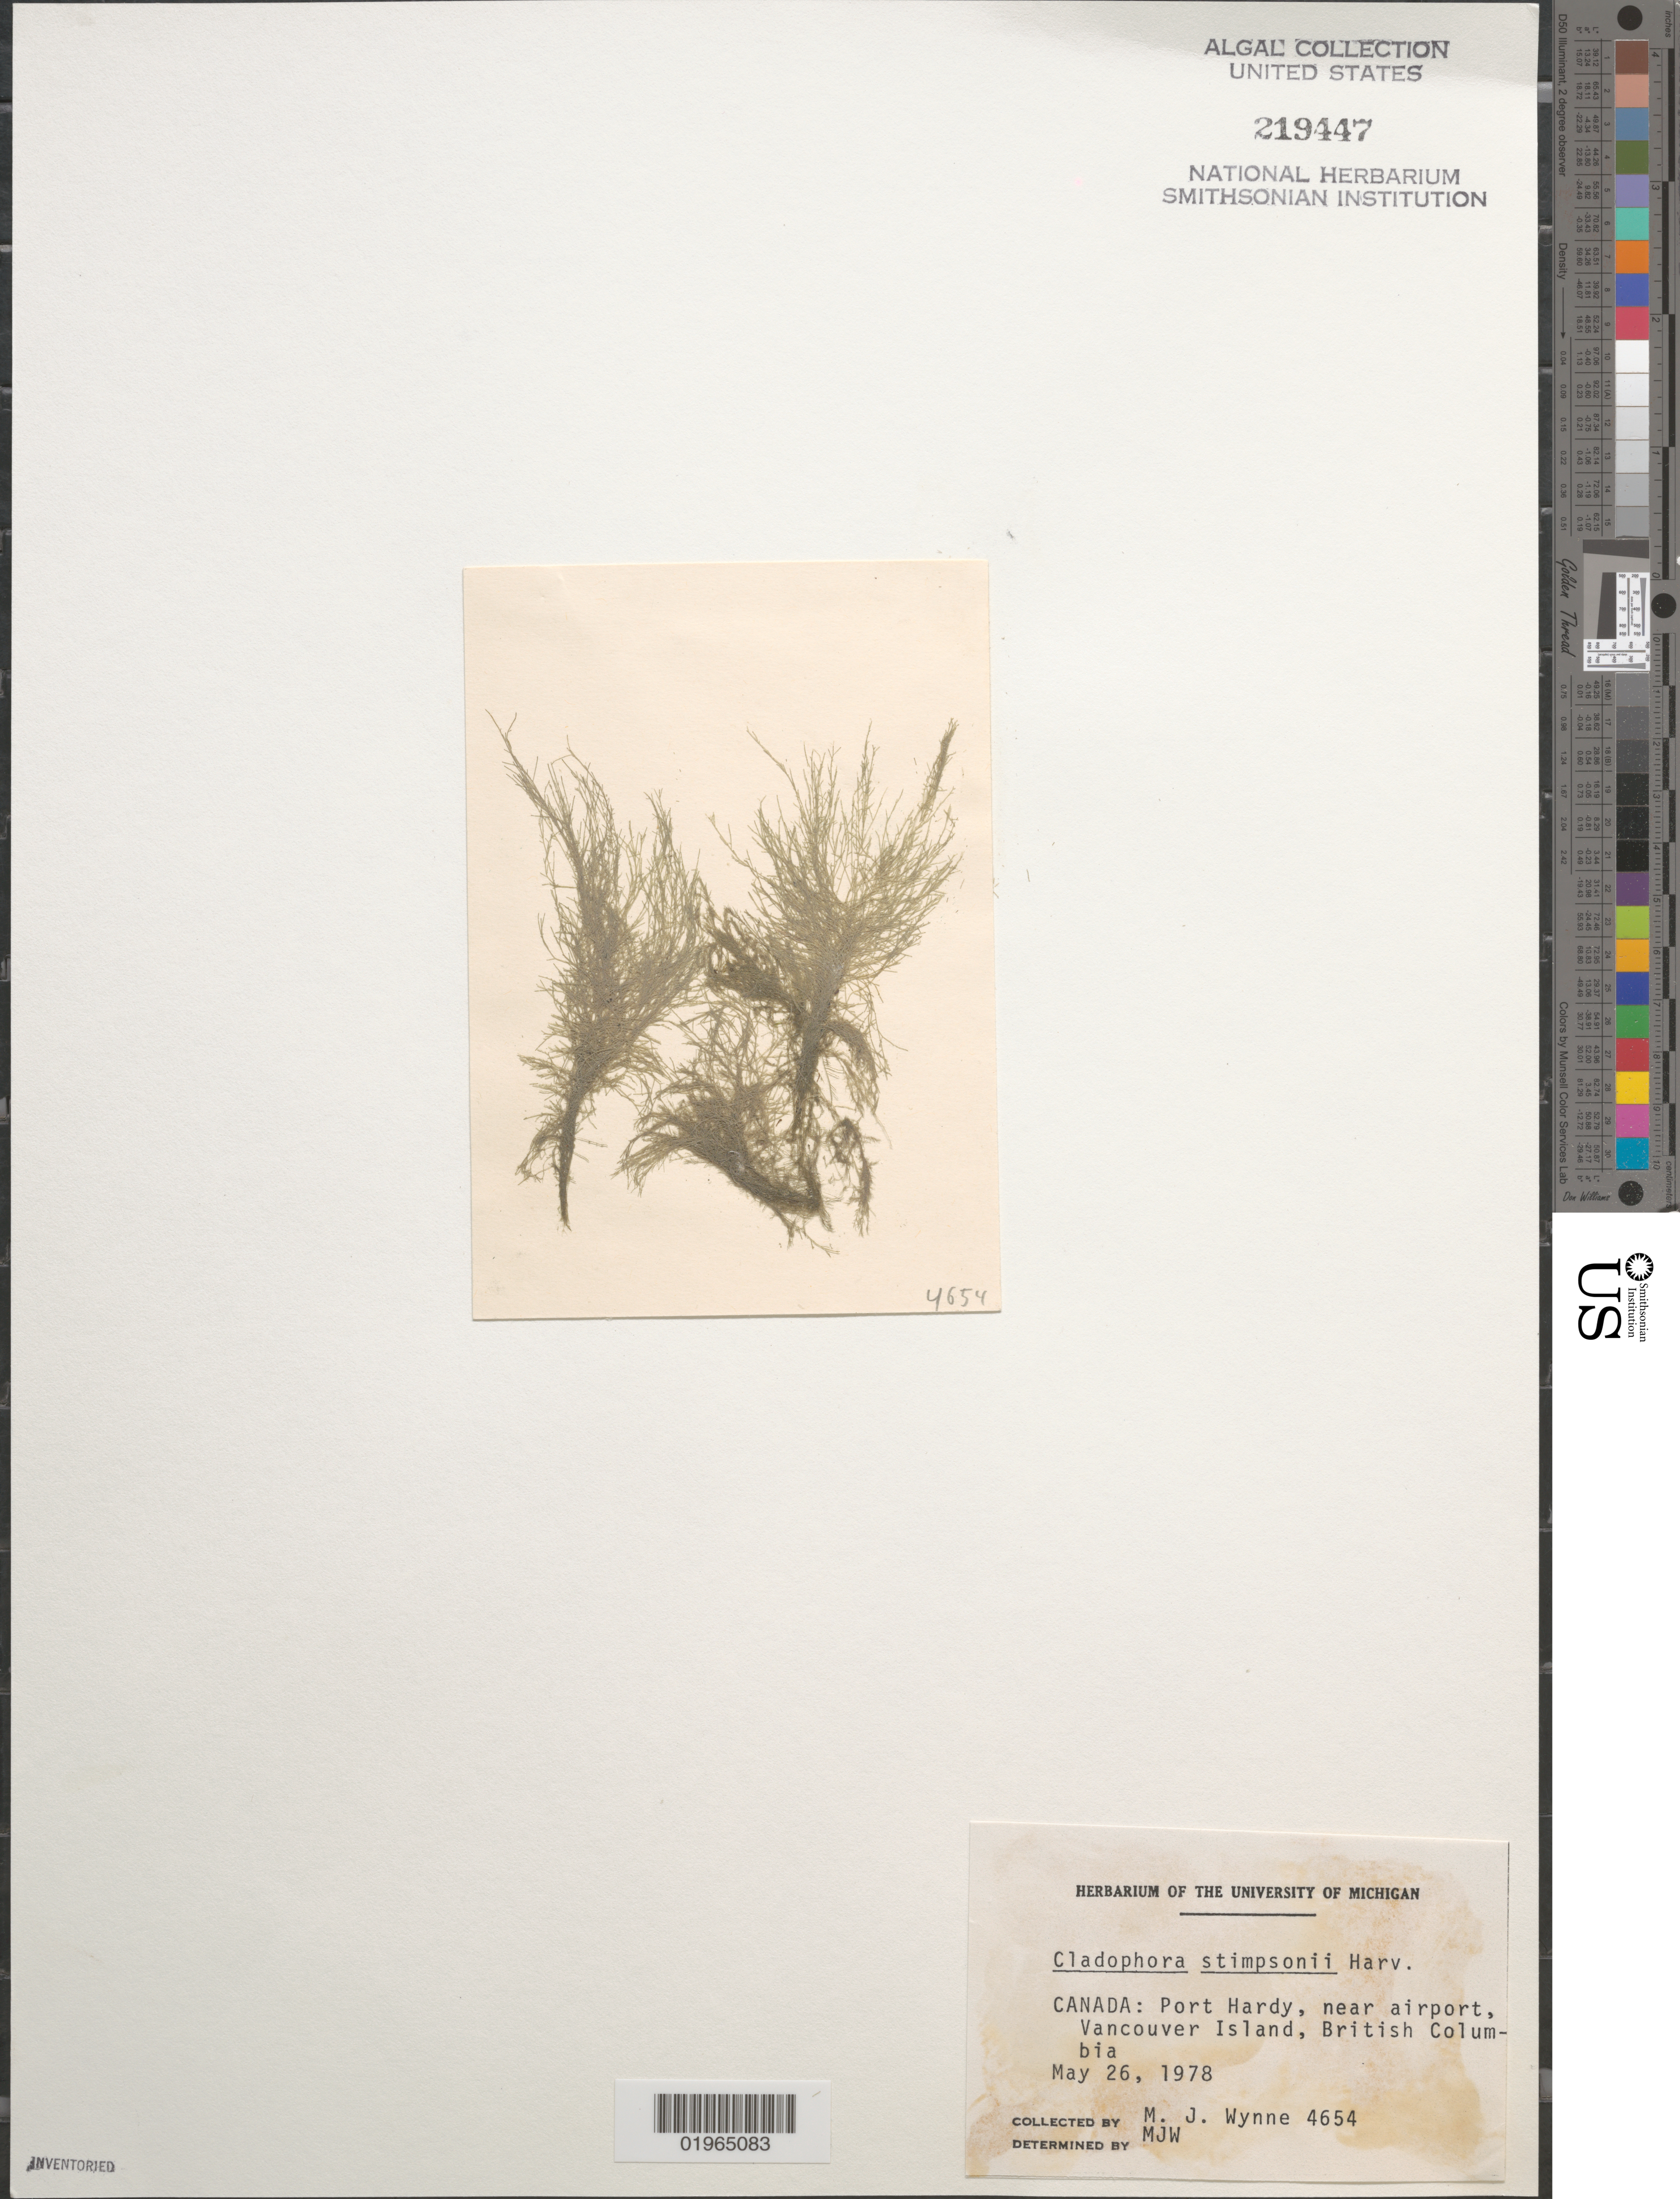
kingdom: Plantae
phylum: Chlorophyta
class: Ulvophyceae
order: Cladophorales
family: Cladophoraceae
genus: Cladophora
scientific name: Cladophora stimpsonii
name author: Harv.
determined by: Wynne, M. J.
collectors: M.J. Wynne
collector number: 4654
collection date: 1978-05-26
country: Canada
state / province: British Columbia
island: Vancouver Island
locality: Port Hardy, near airport.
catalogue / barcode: US 219447